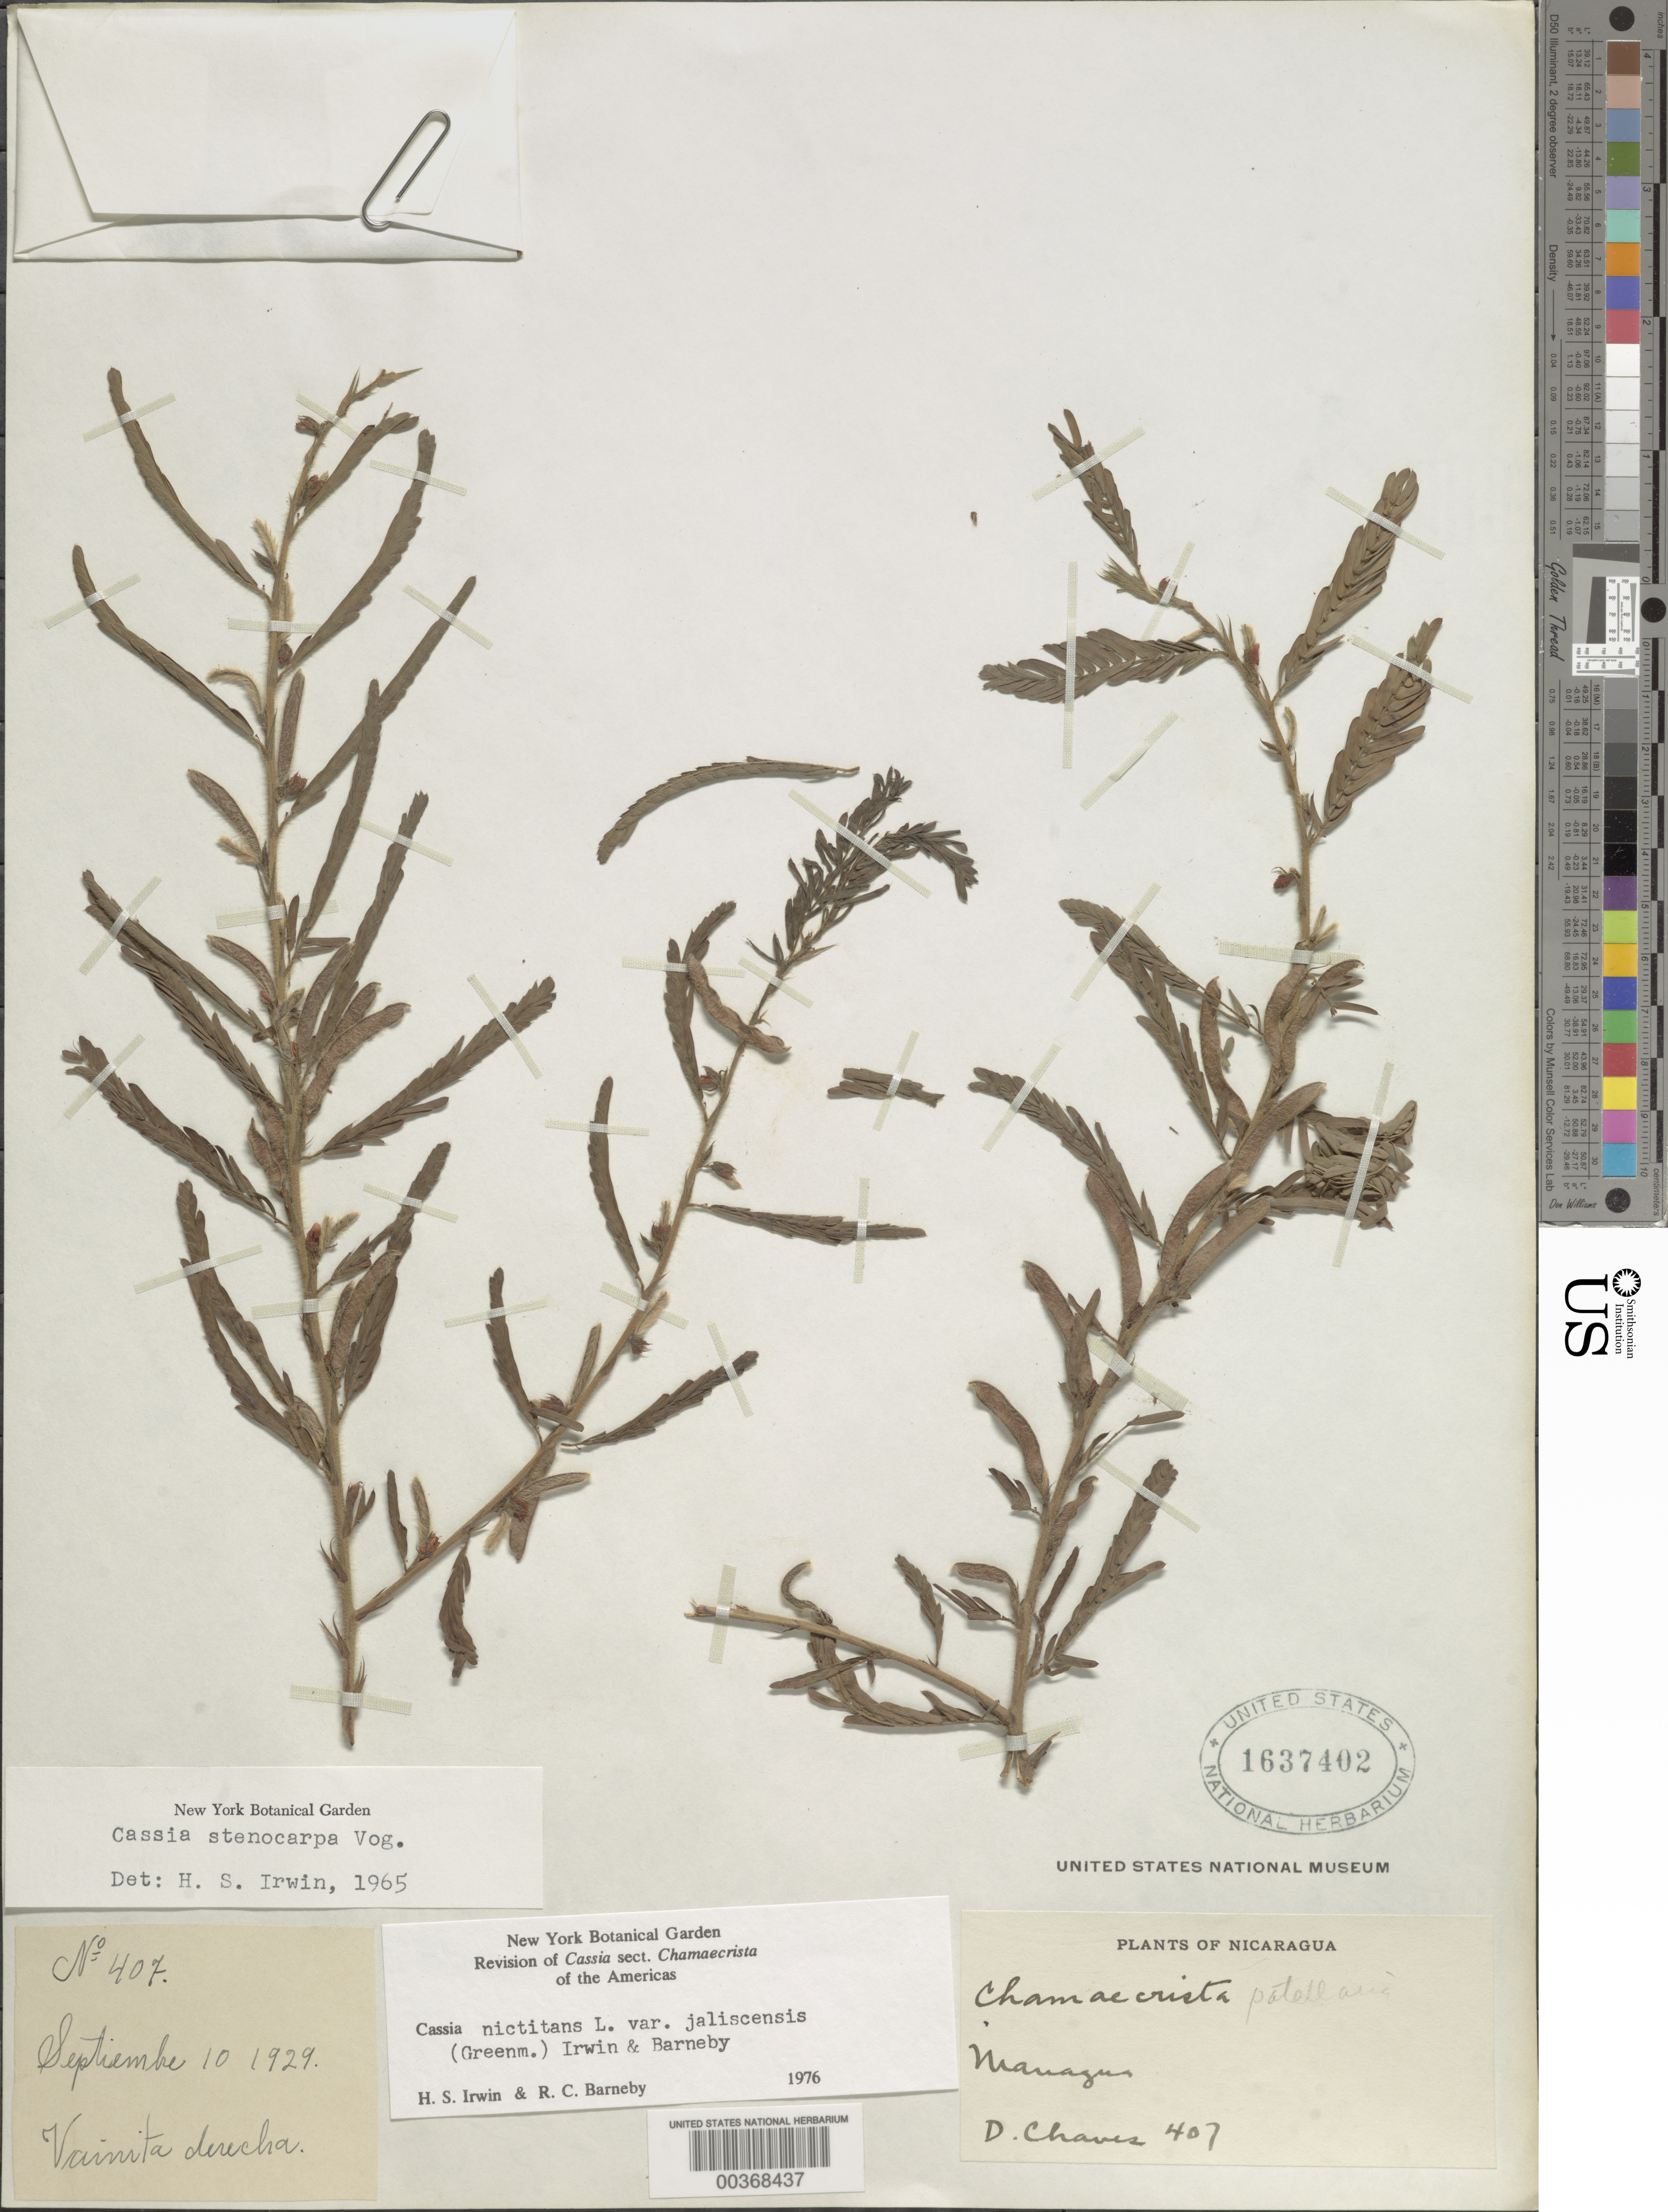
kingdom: Plantae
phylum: Tracheophyta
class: Magnoliopsida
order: Fabales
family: Fabaceae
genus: Chamaecrista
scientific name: Chamaecrista nictitans var. jaliscensis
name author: (Greenm.) H.S. Irwin & Barneby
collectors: D. Chaves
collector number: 407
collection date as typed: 10 Sep 1929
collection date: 1929-09-10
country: Nicaragua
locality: Managua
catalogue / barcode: US 1637402